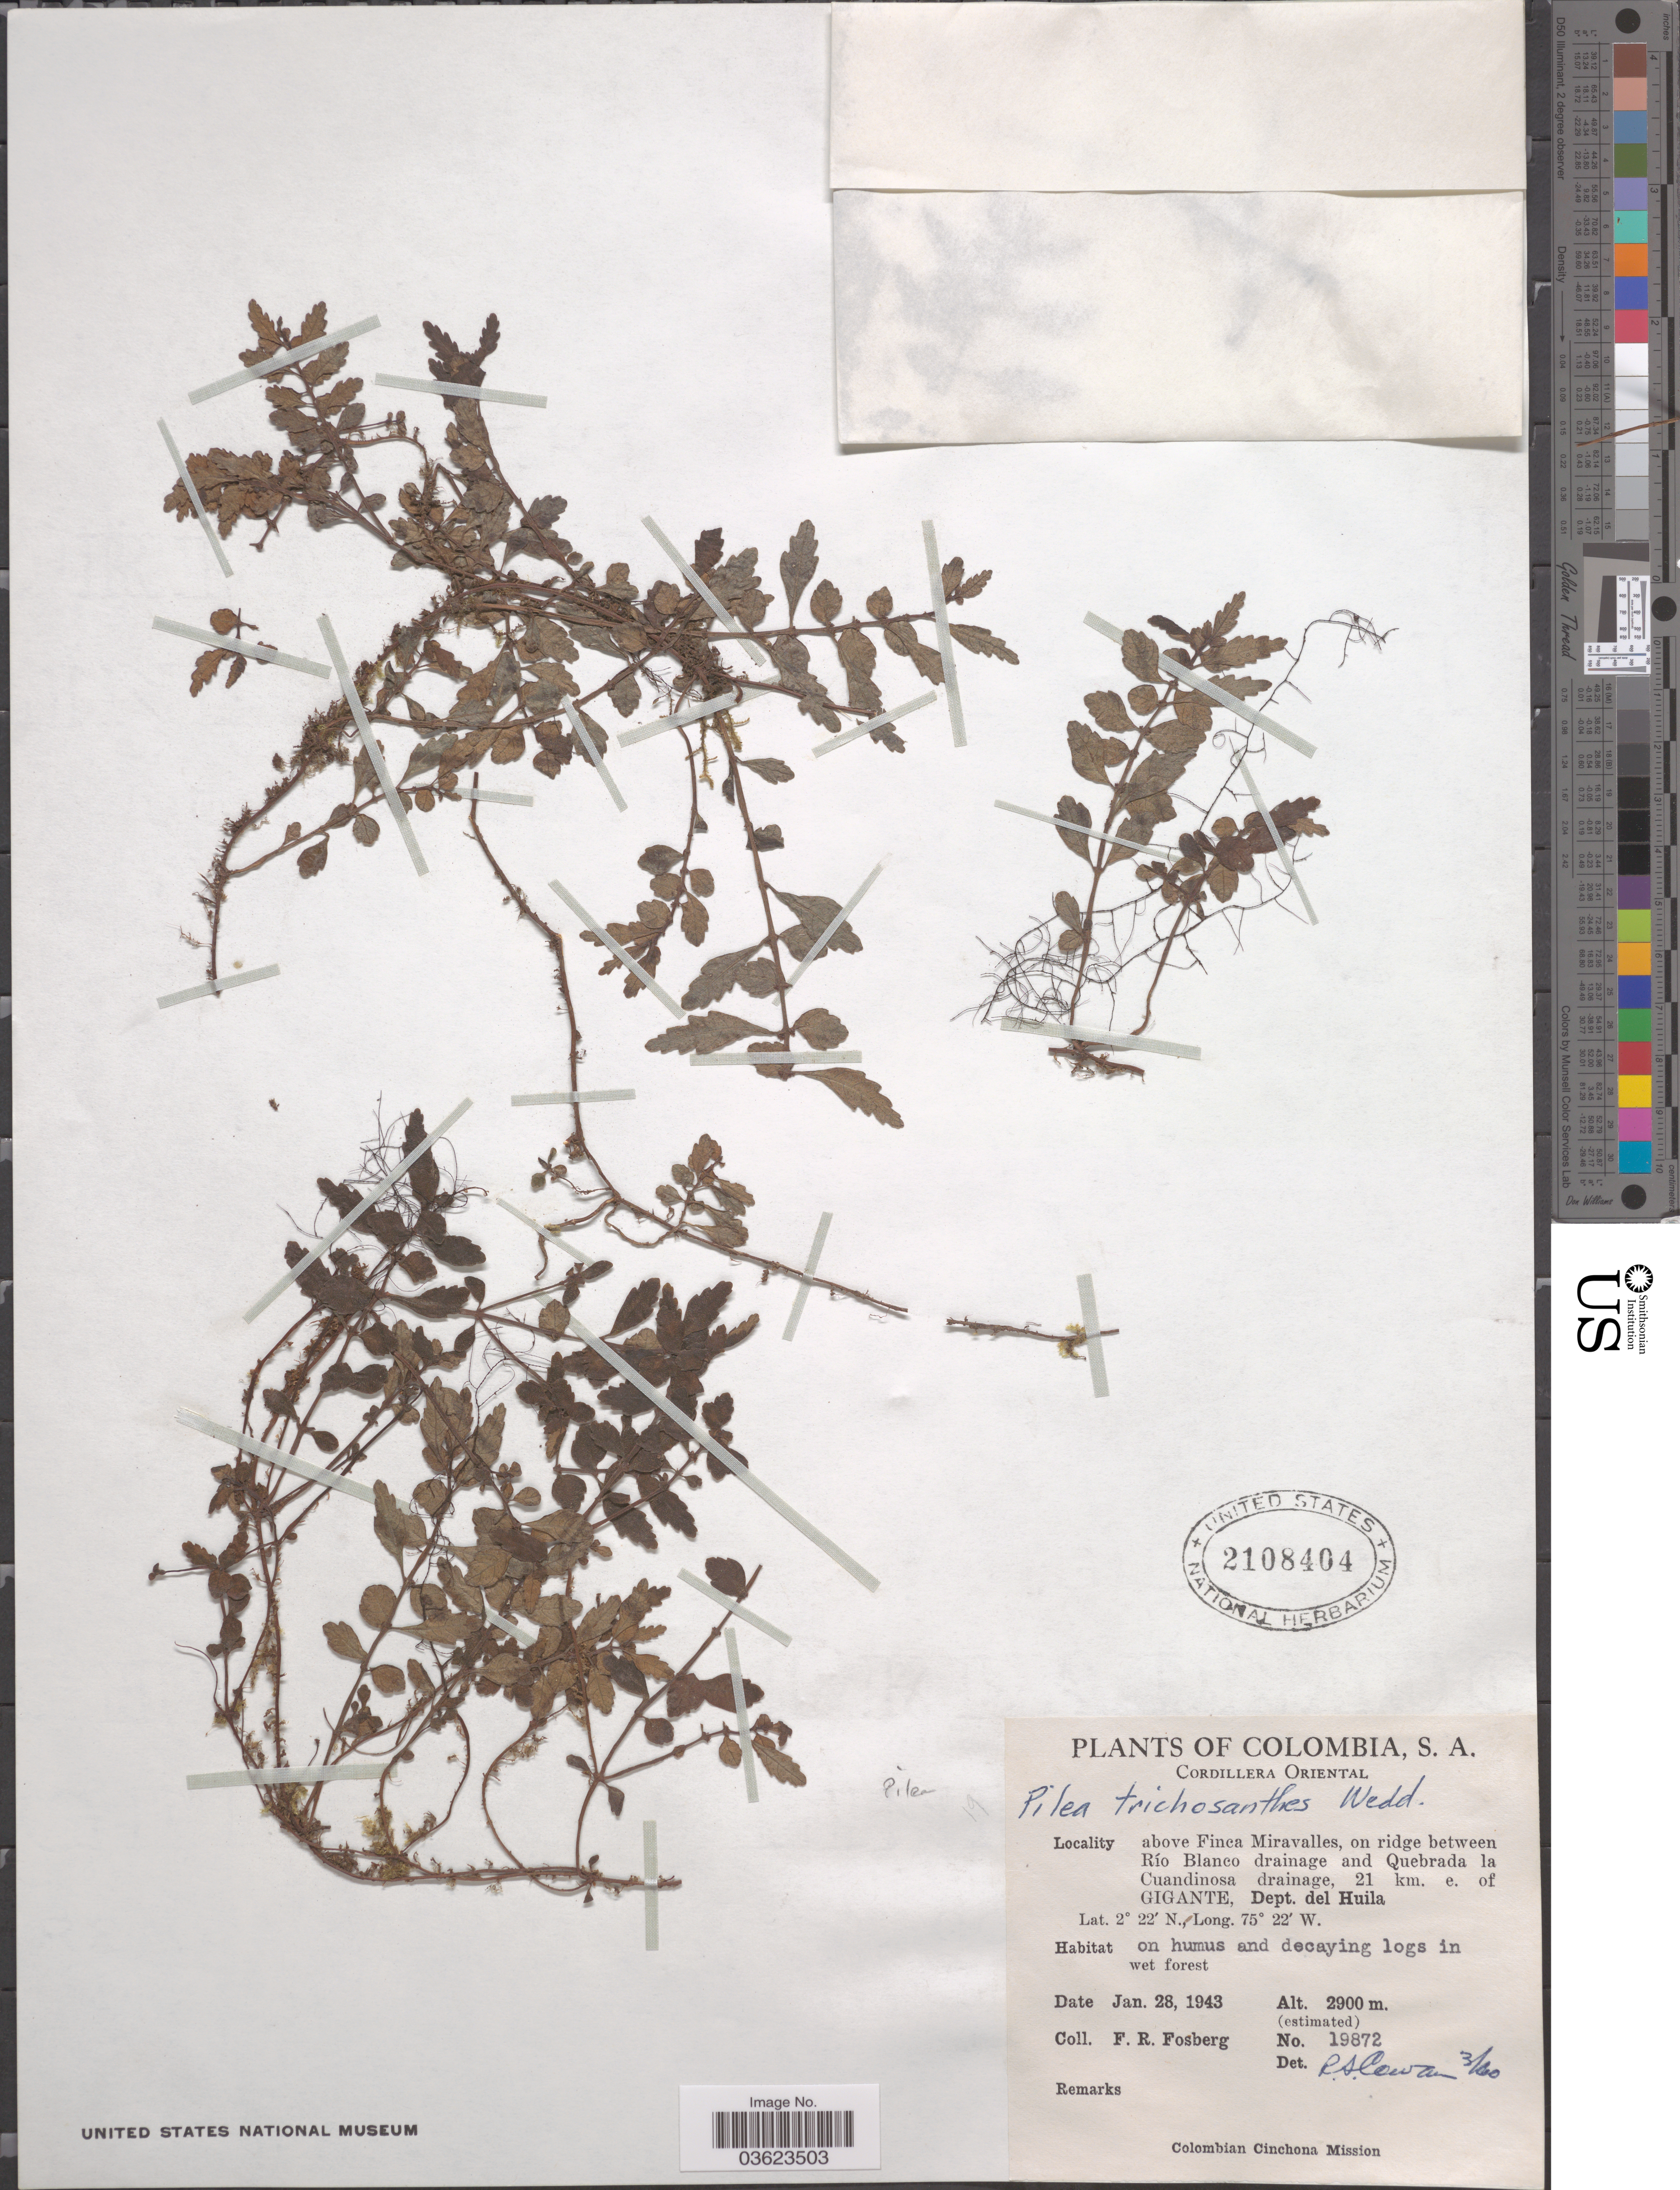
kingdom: Plantae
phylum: Tracheophyta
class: Magnoliopsida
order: Rosales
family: Urticaceae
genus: Pilea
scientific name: Pilea trichosanthes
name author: Wedd. in DC.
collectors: F. R. Fosberg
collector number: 19872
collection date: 1943-01-28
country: Colombia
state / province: Huila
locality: Cordillera Oriental. Above Finca Miravalles, on ridge between Río Blanco drainage and Quebrada la Cuandinosa drainage, 21 km. e. of Gigante, Dept. del Huila.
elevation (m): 2900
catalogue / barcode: US 2108404